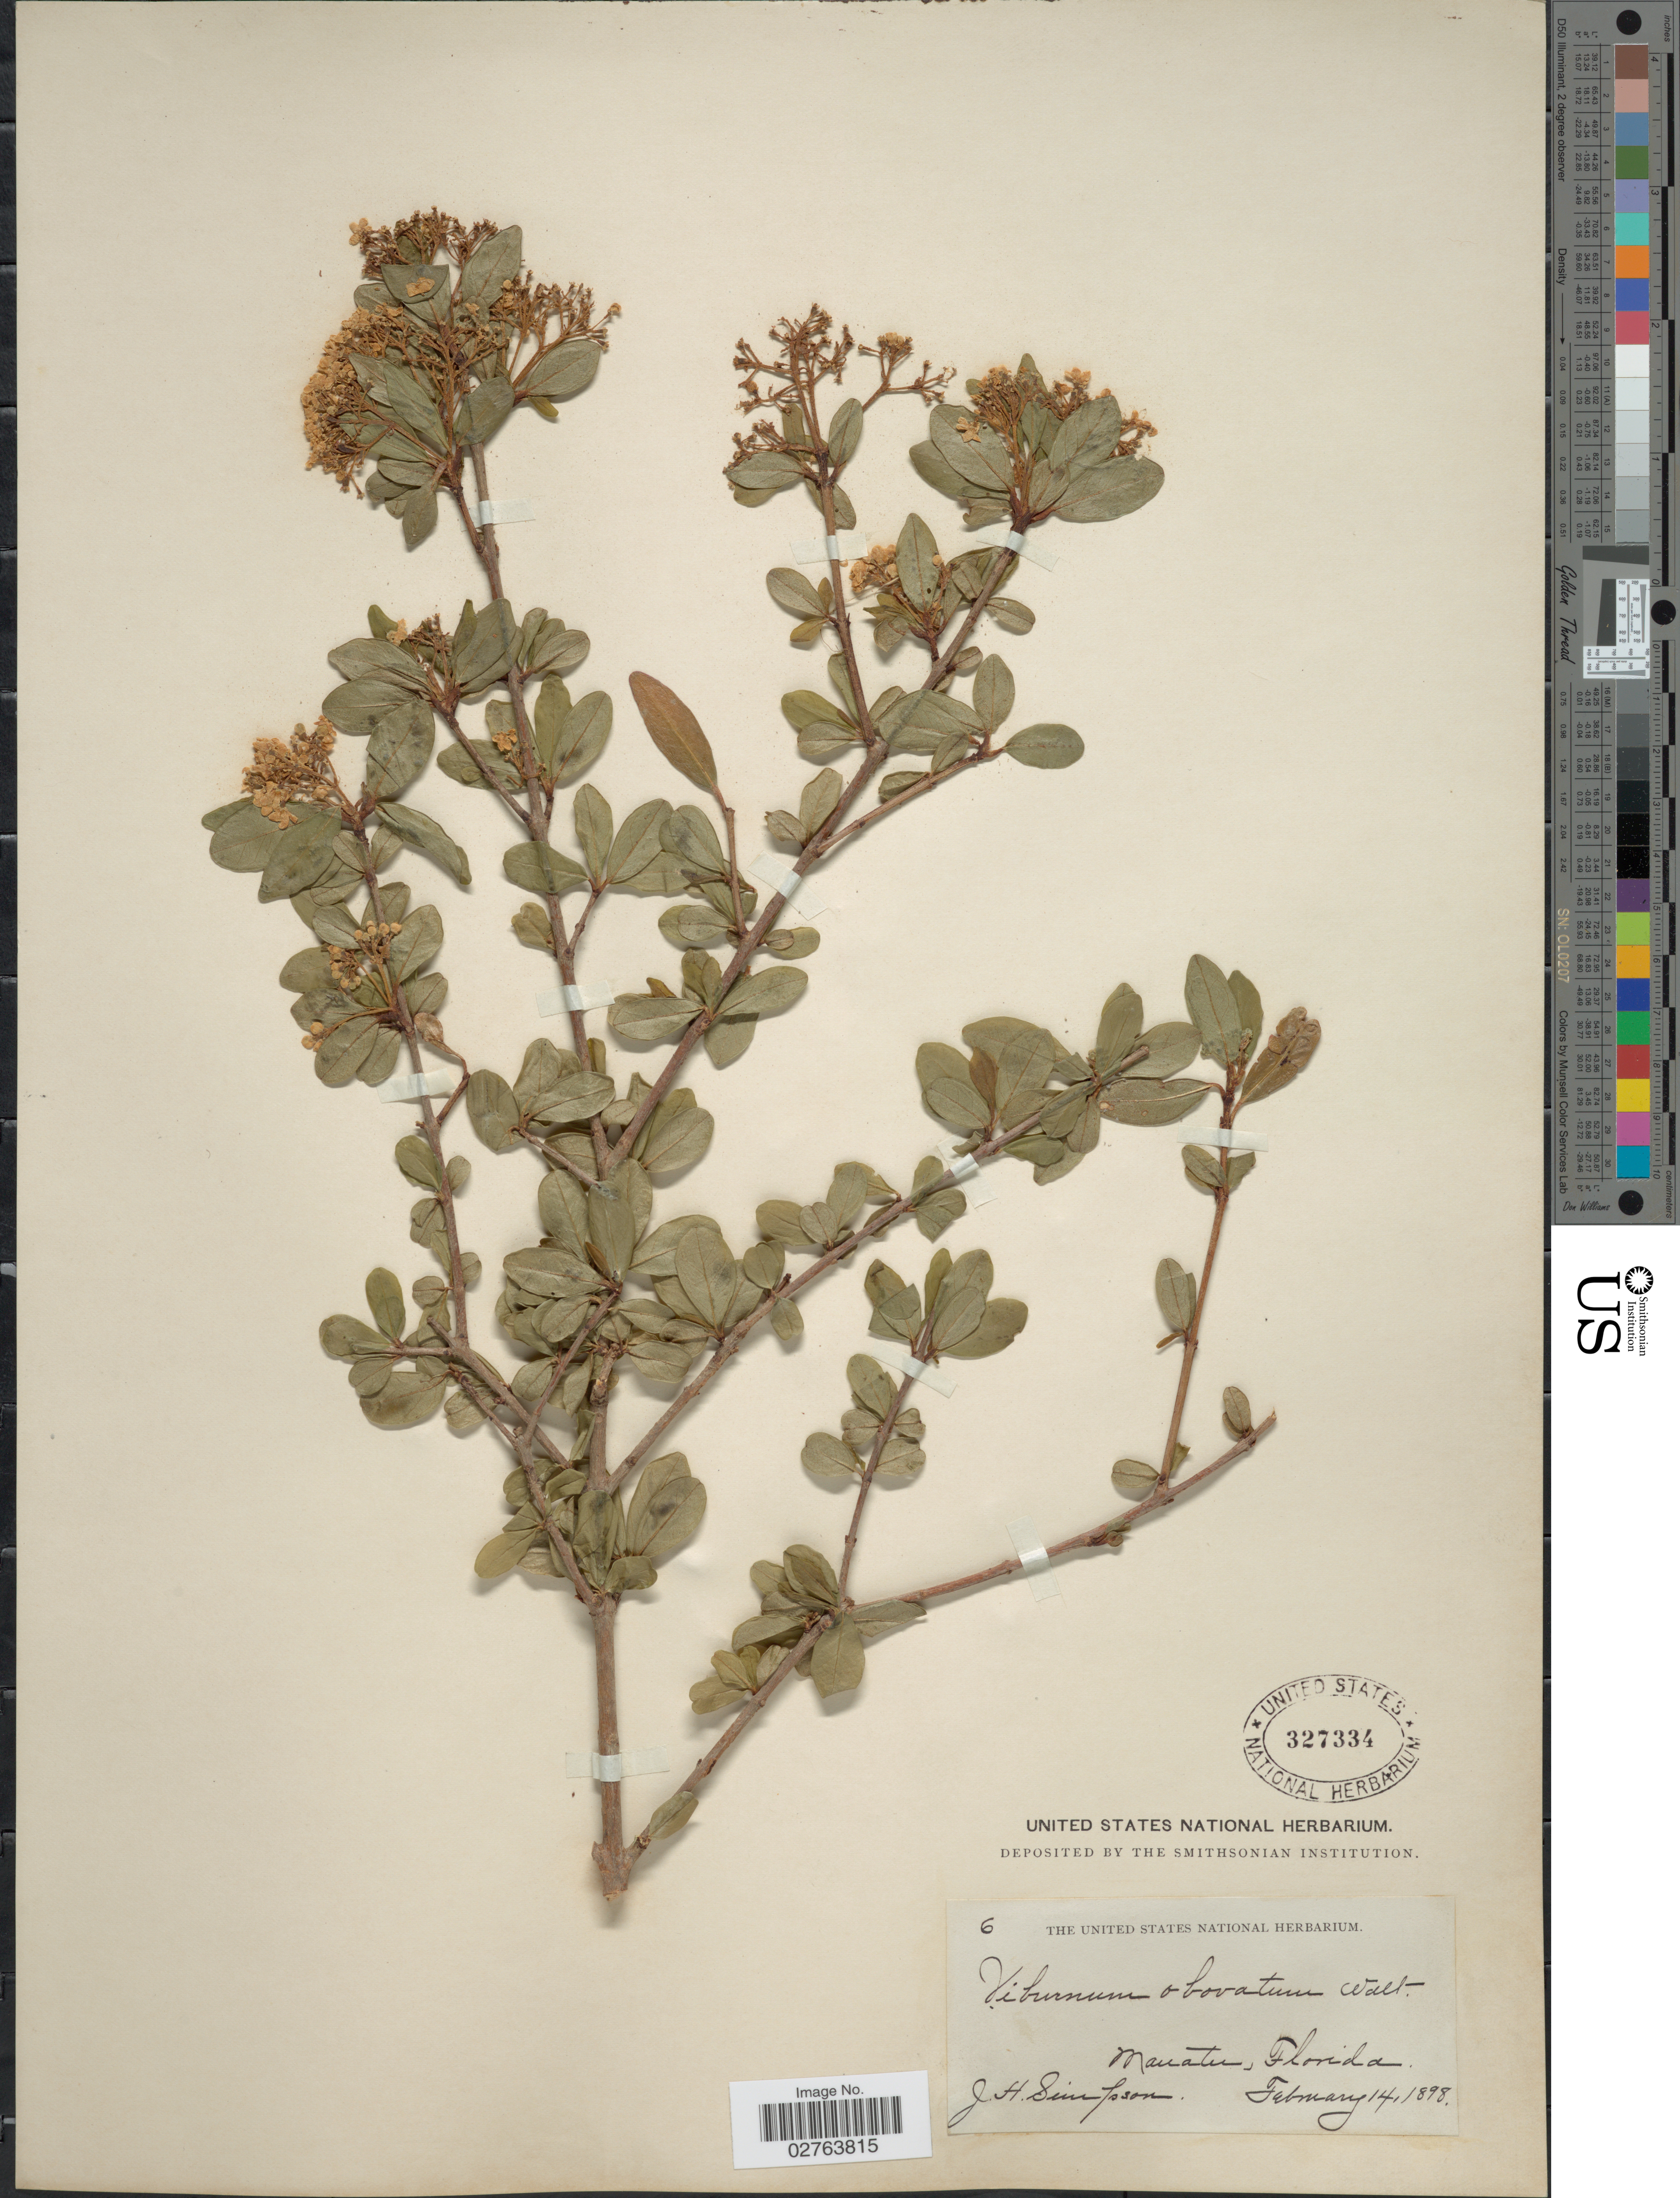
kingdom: Plantae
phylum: Tracheophyta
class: Magnoliopsida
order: Dipsacales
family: Viburnaceae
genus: Viburnum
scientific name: Viburnum obovatum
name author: Walter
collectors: J. H. Simpson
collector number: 6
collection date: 1898-02-14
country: United States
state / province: Florida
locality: Manatee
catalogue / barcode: US 327334